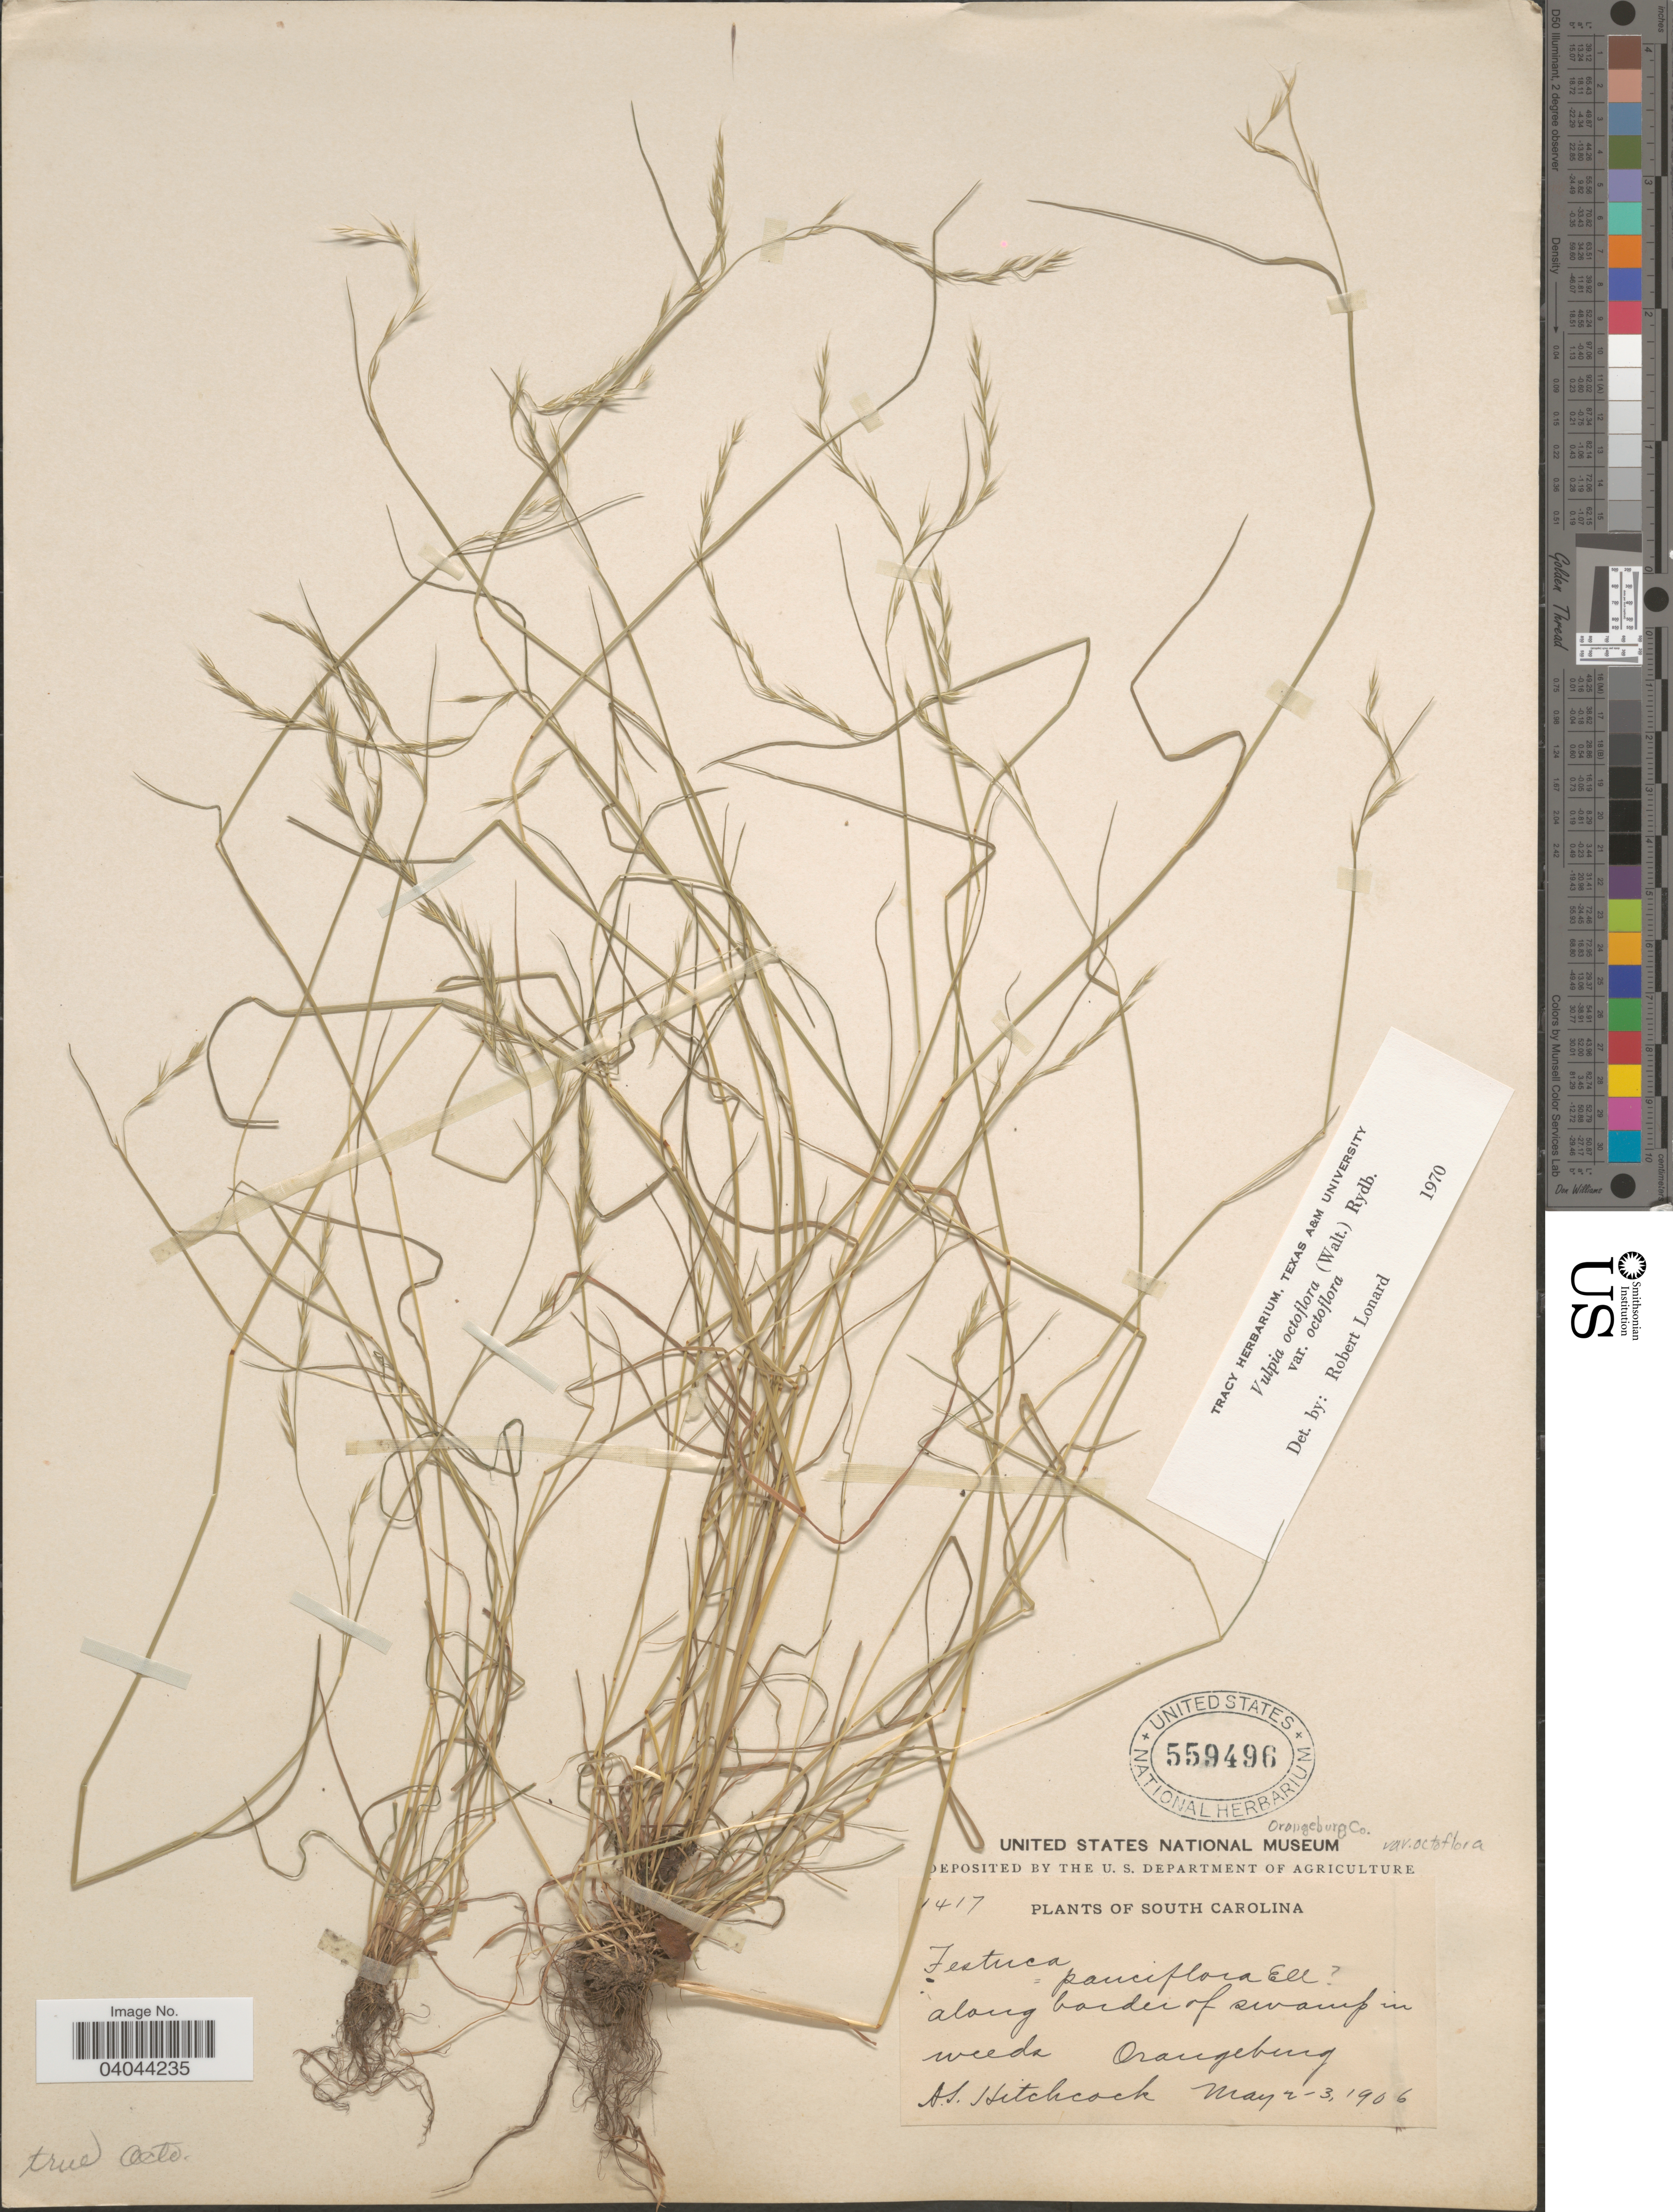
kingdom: Plantae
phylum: Tracheophyta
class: Liliopsida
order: Poales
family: Poaceae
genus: Festuca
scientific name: Festuca octoflora var. octoflora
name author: Walter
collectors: A. S. Hitchcock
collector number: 1417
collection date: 1906-05-02/1906-05-03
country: United States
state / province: South Carolina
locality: Orangeburg Co. Orangeburg.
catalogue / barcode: US 559496